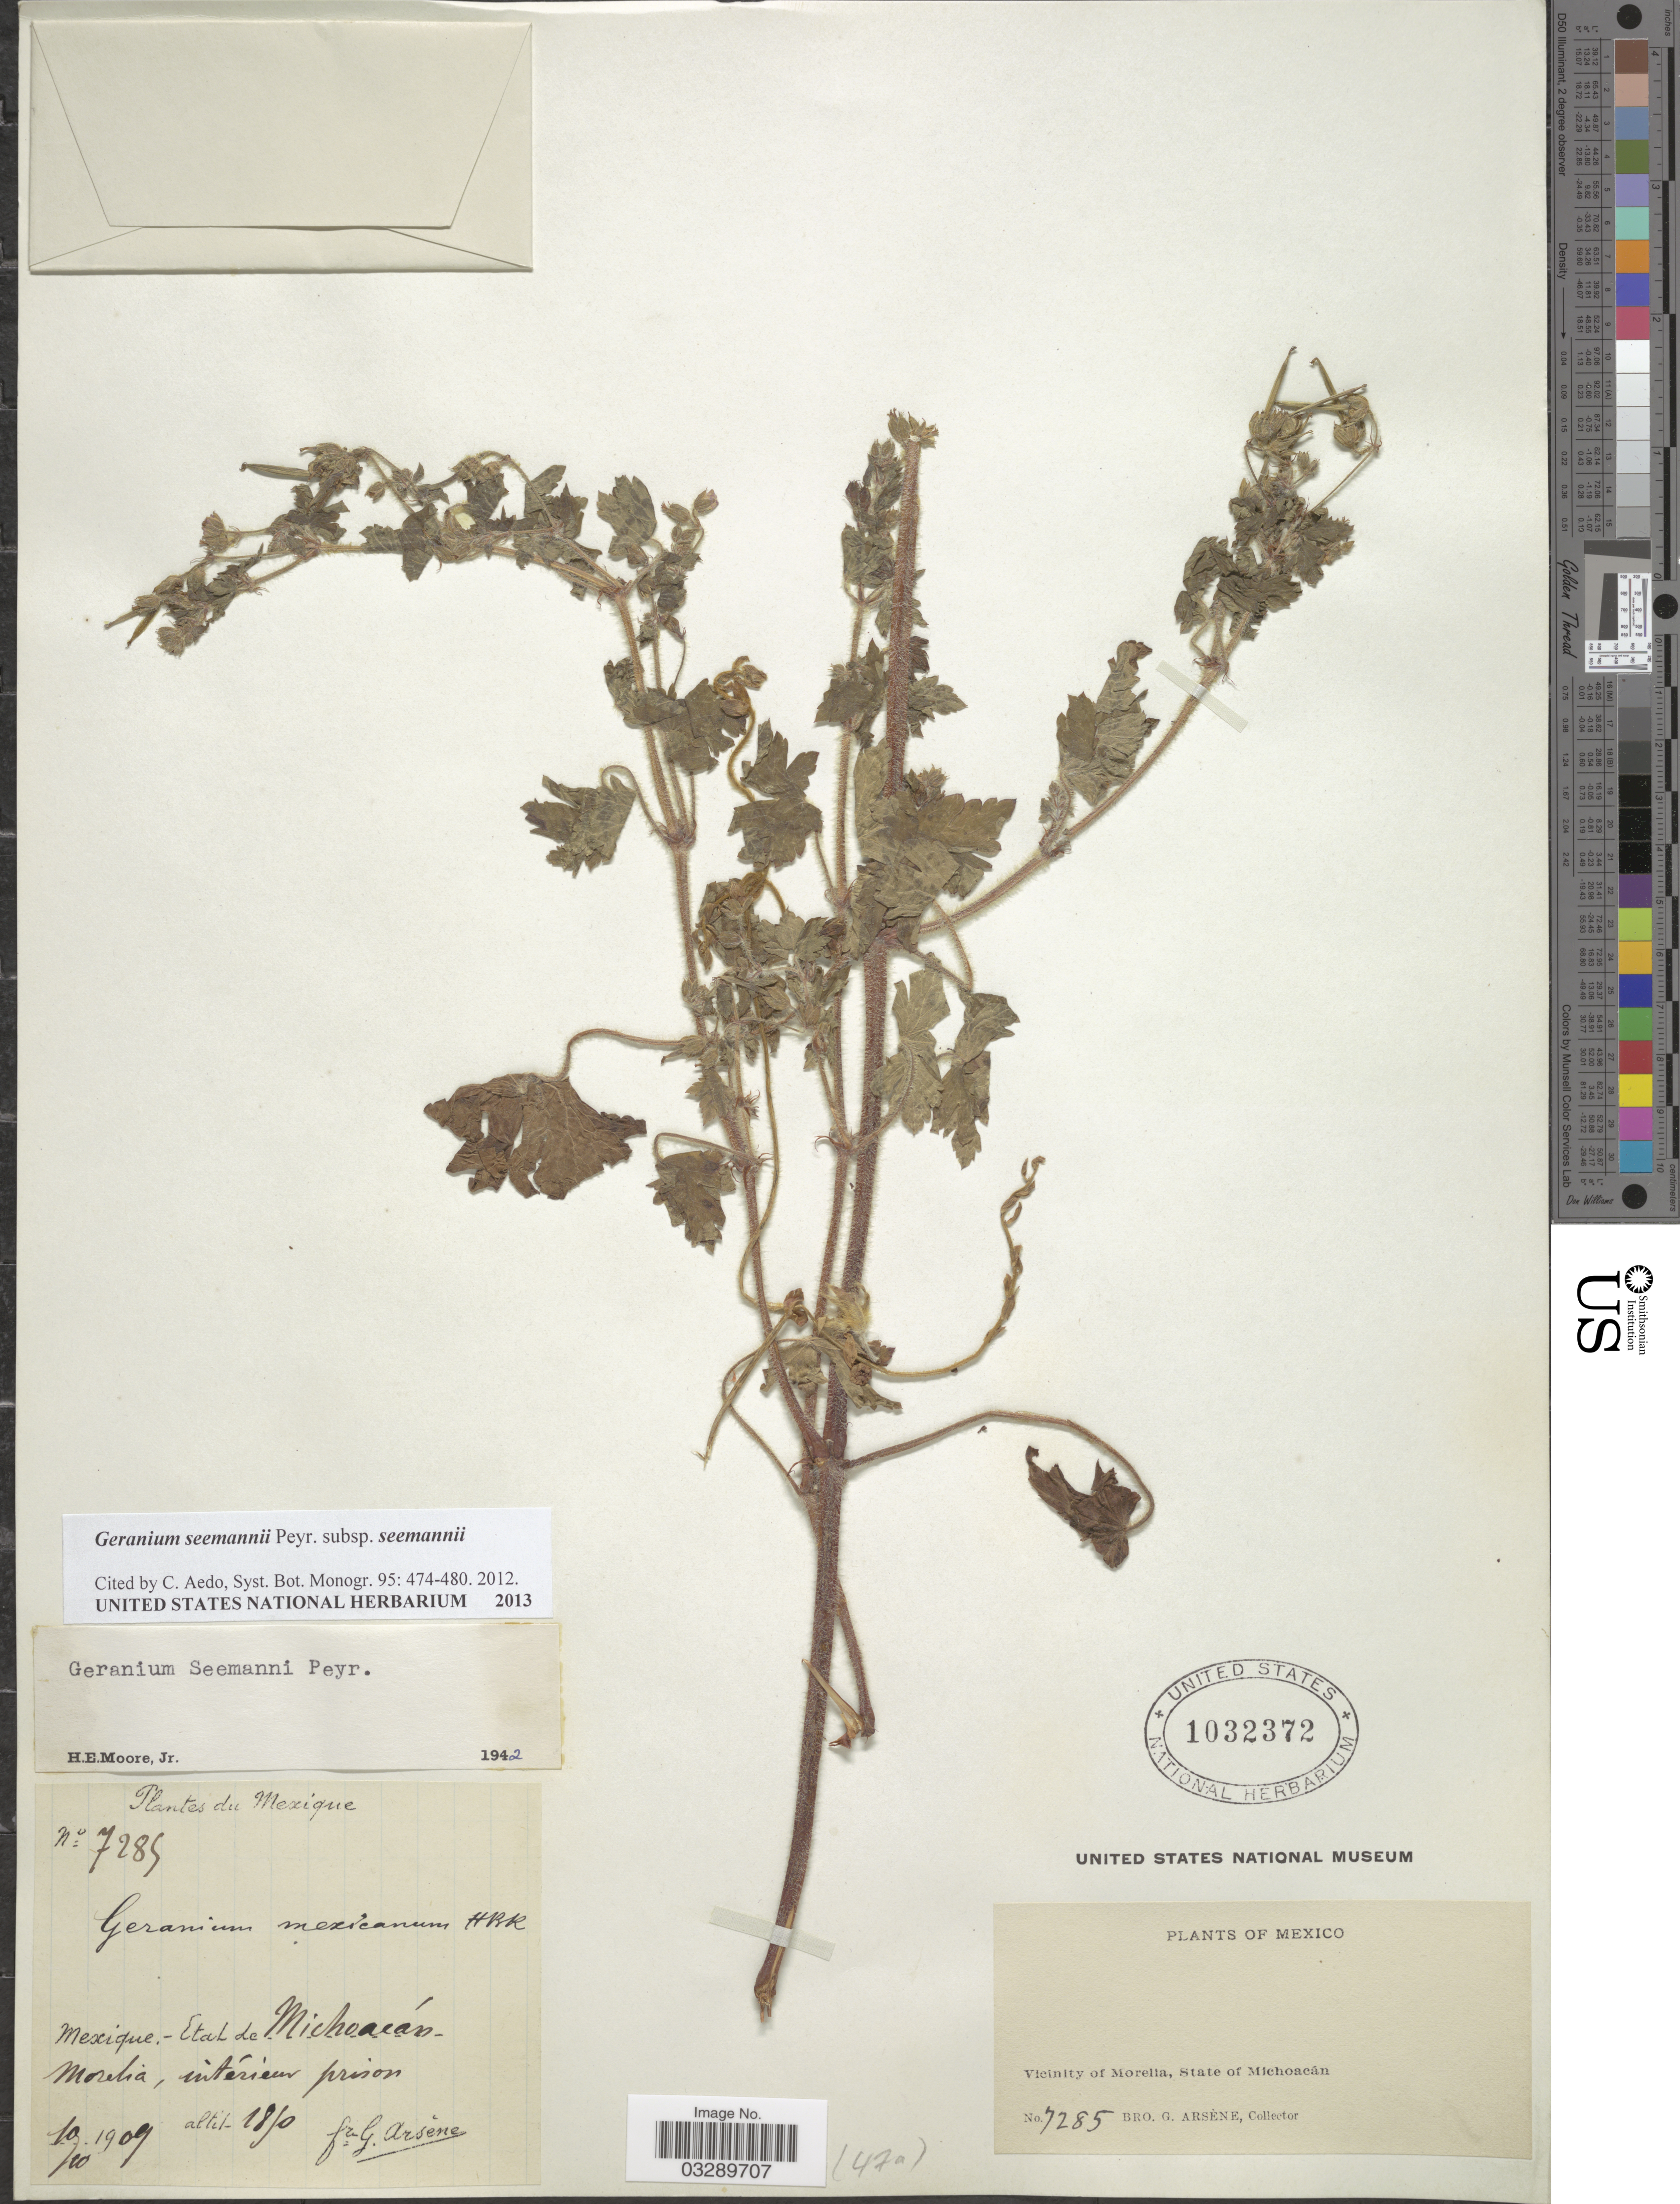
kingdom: Plantae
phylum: Tracheophyta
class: Magnoliopsida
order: Geraniales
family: Geraniaceae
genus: Geranium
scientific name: Geranium seemannii subsp. seemannii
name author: Peyr.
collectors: Bro. G. Arsène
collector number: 7285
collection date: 1909-10-10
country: Mexico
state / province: Michoacán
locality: Vicinity of Morelia, intérieur prison.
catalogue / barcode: US 1032372